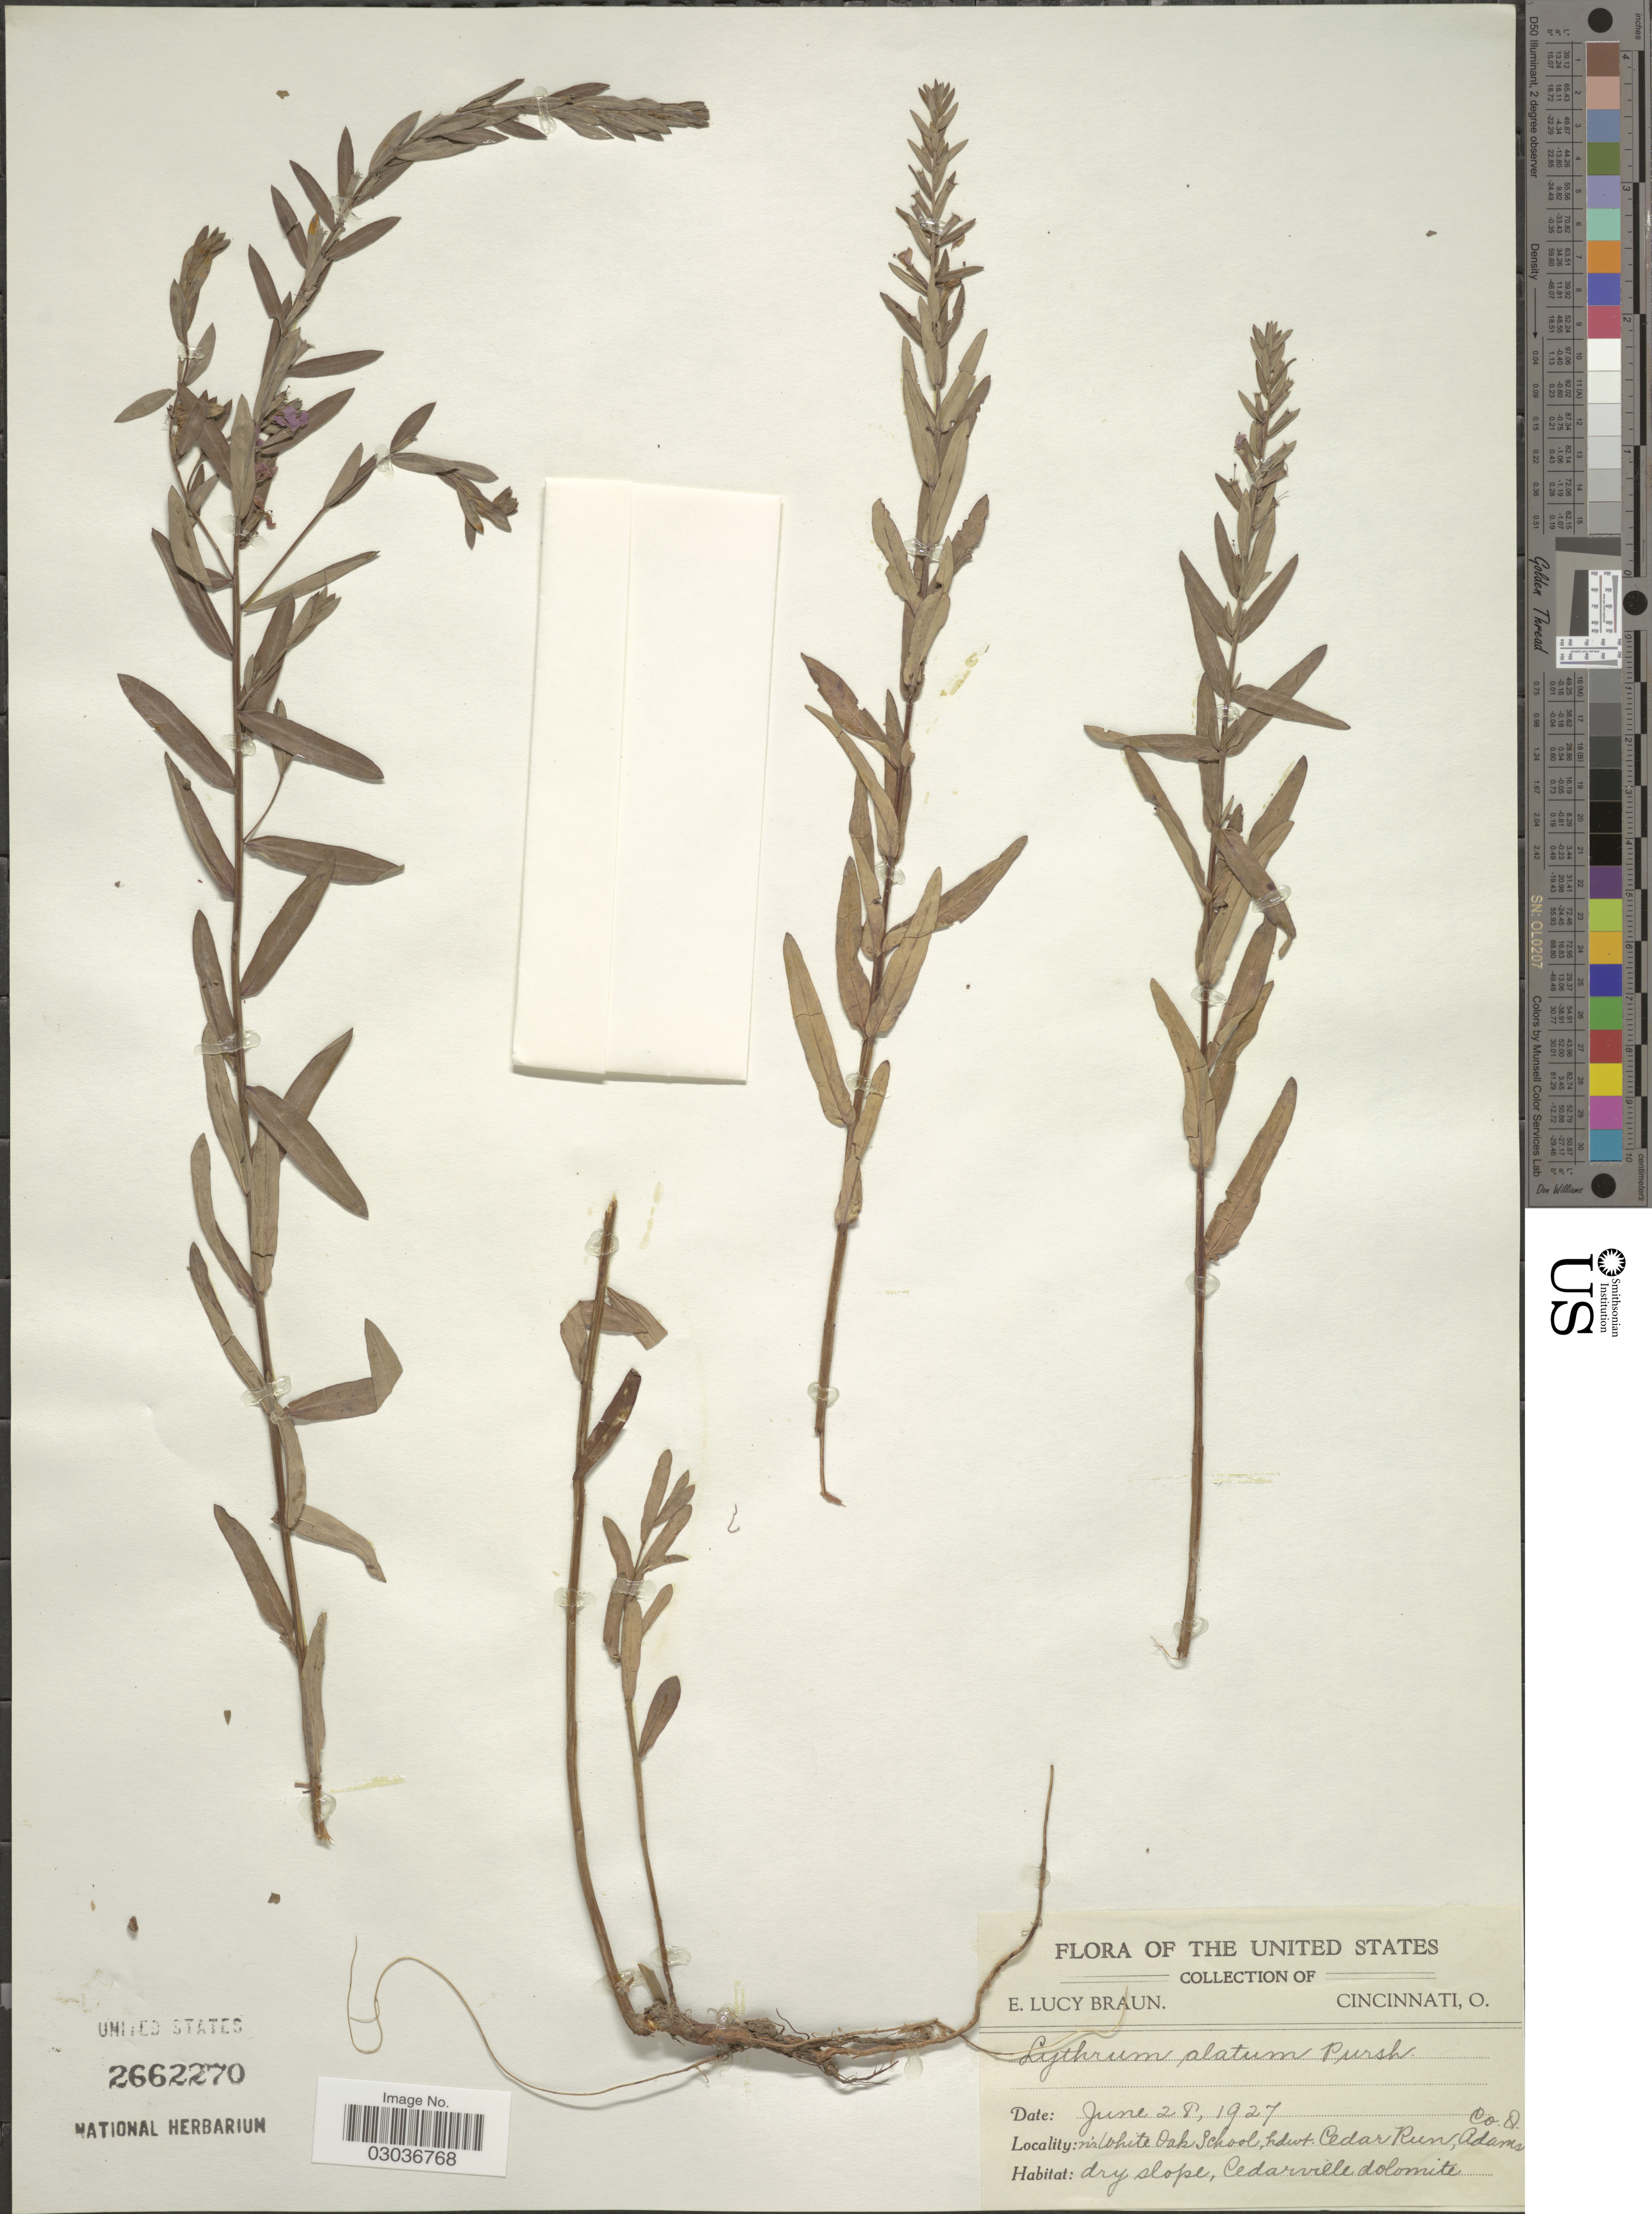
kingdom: Plantae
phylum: Tracheophyta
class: Magnoliopsida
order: Myrtales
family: Lythraceae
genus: Lythrum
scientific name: Lythrum alatum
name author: Pursh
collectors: E. L. Braun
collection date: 1927-06-28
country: United States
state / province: Ohio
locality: In White Oak School, hdwt. Cedar Run, Adams Co.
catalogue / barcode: US 2662270